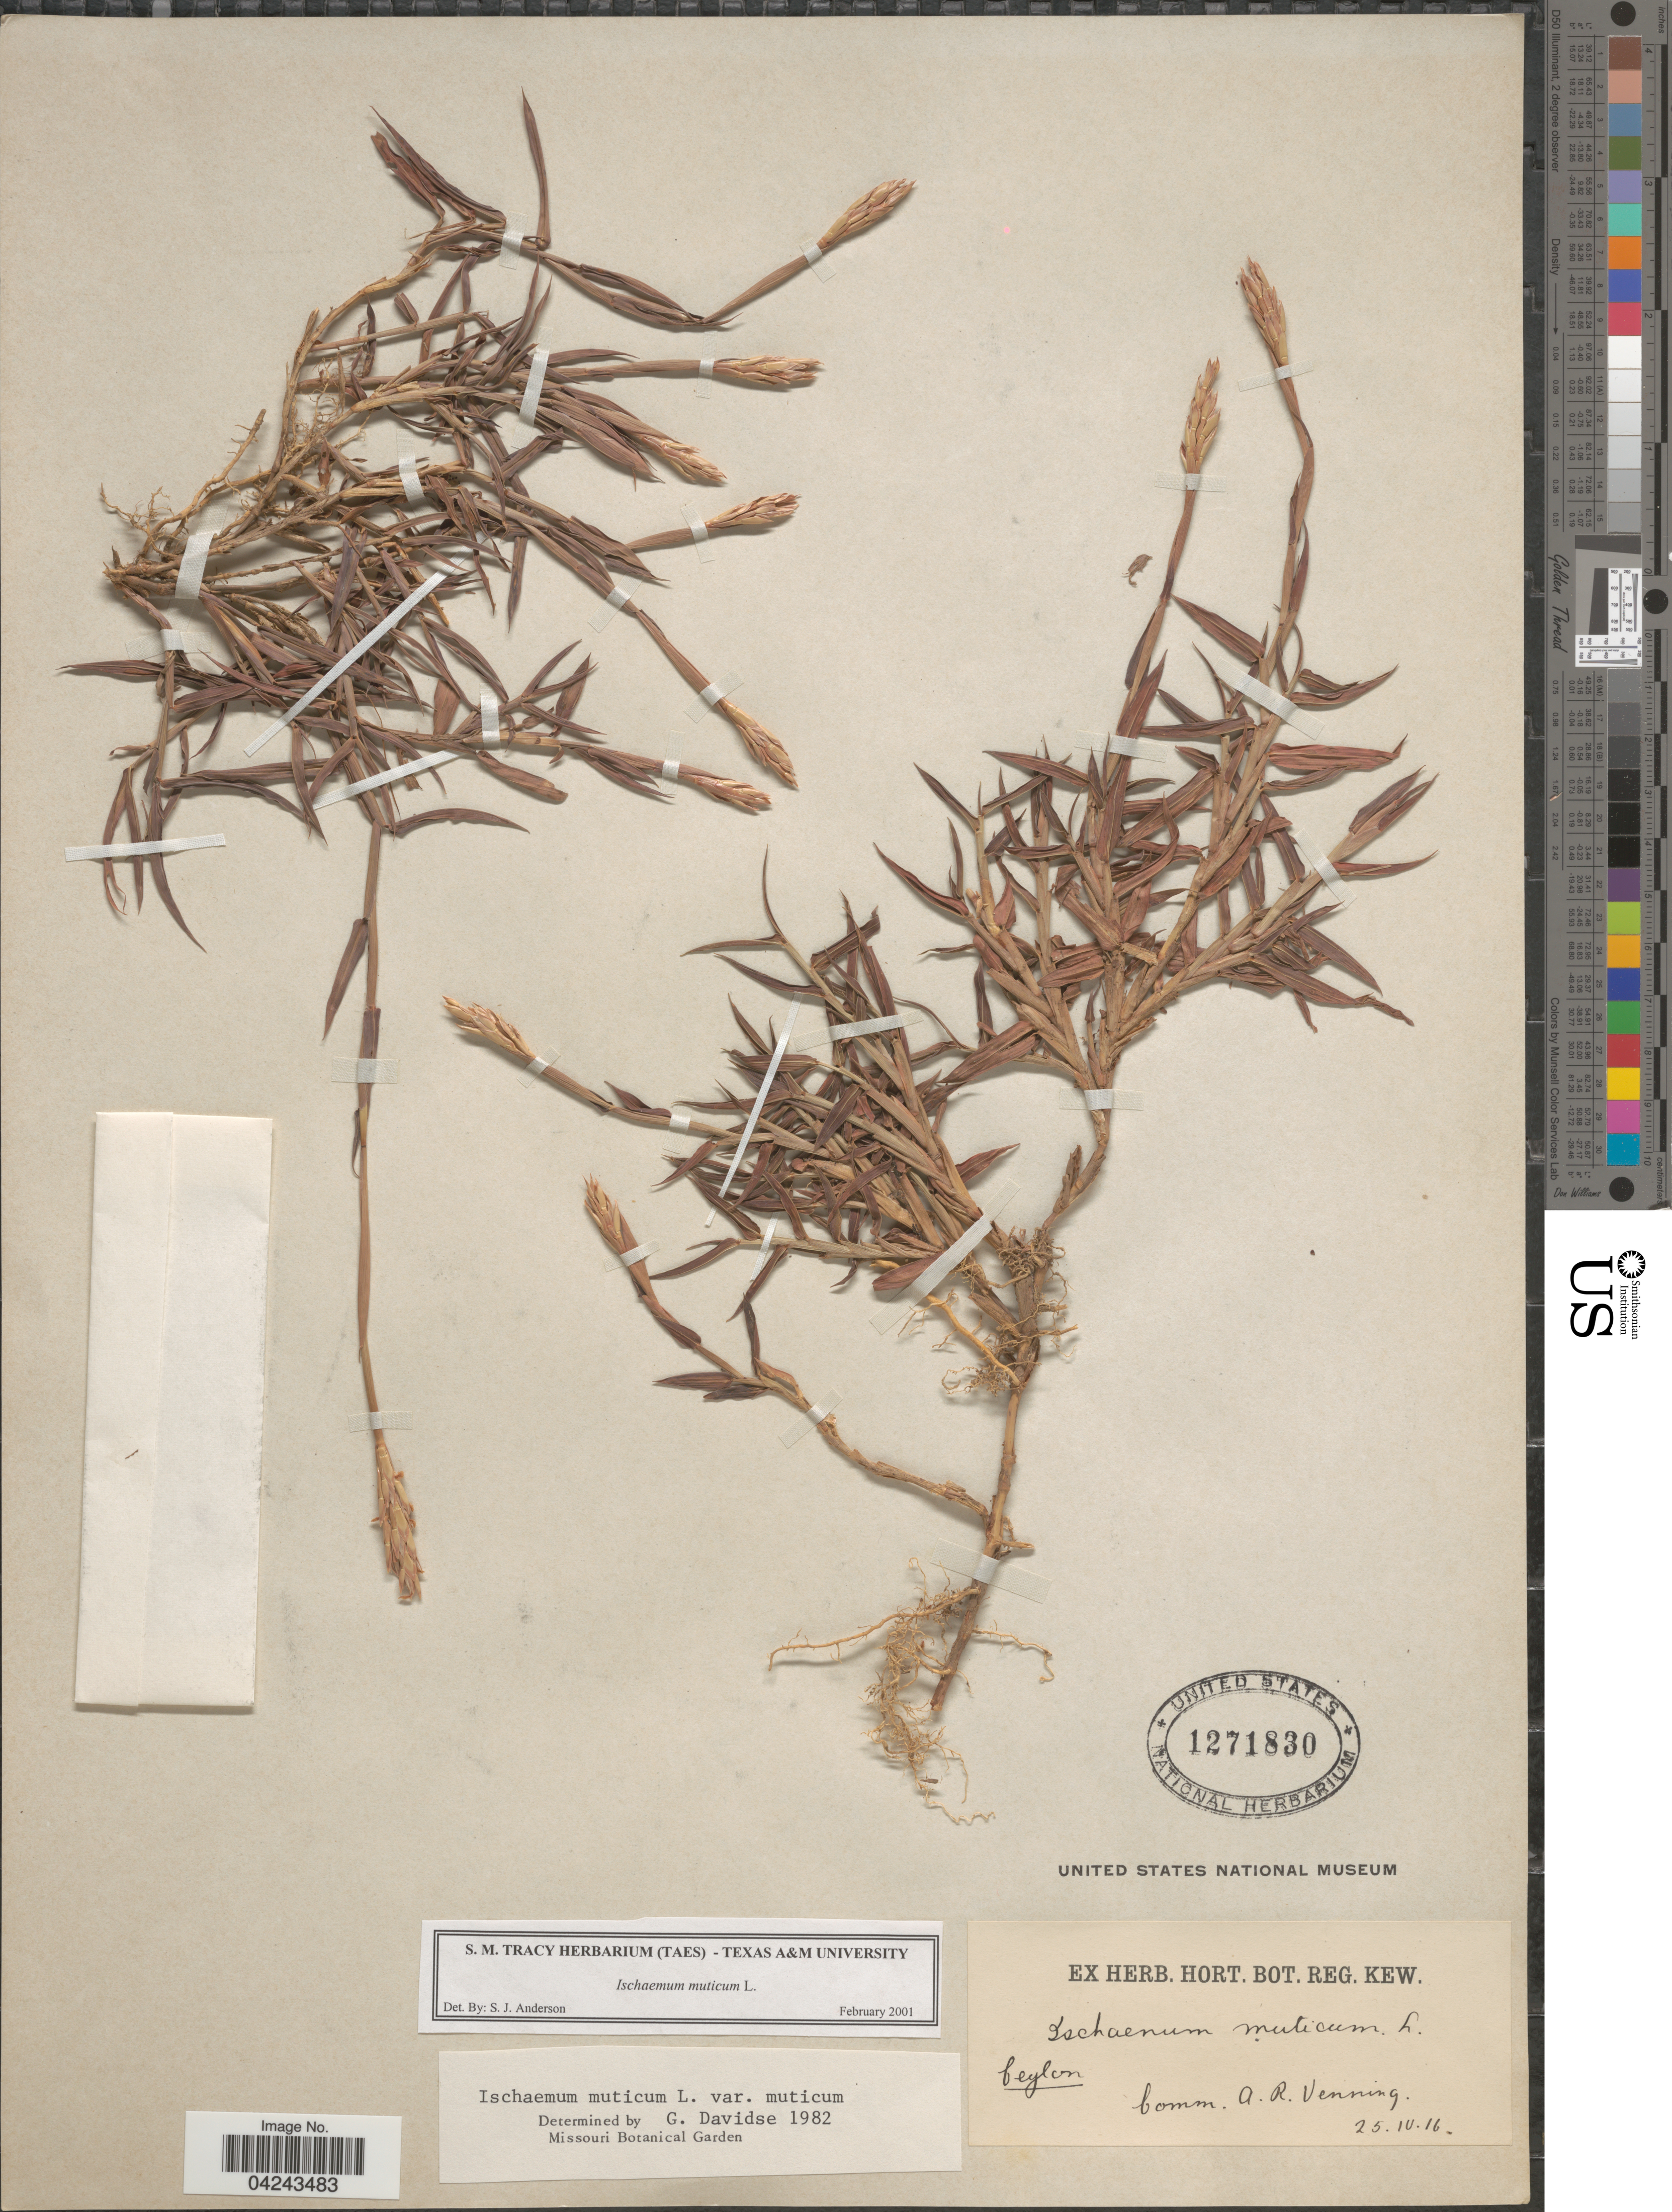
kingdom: Plantae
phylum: Tracheophyta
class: Liliopsida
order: Poales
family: Poaceae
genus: Ischaemum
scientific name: Ischaemum muticum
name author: L.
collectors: ex herb. Hort. Reg. Kew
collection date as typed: Transcribed d/m/y: 25/4/16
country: Sri Lanka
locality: Ceylon.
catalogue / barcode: US 1271830